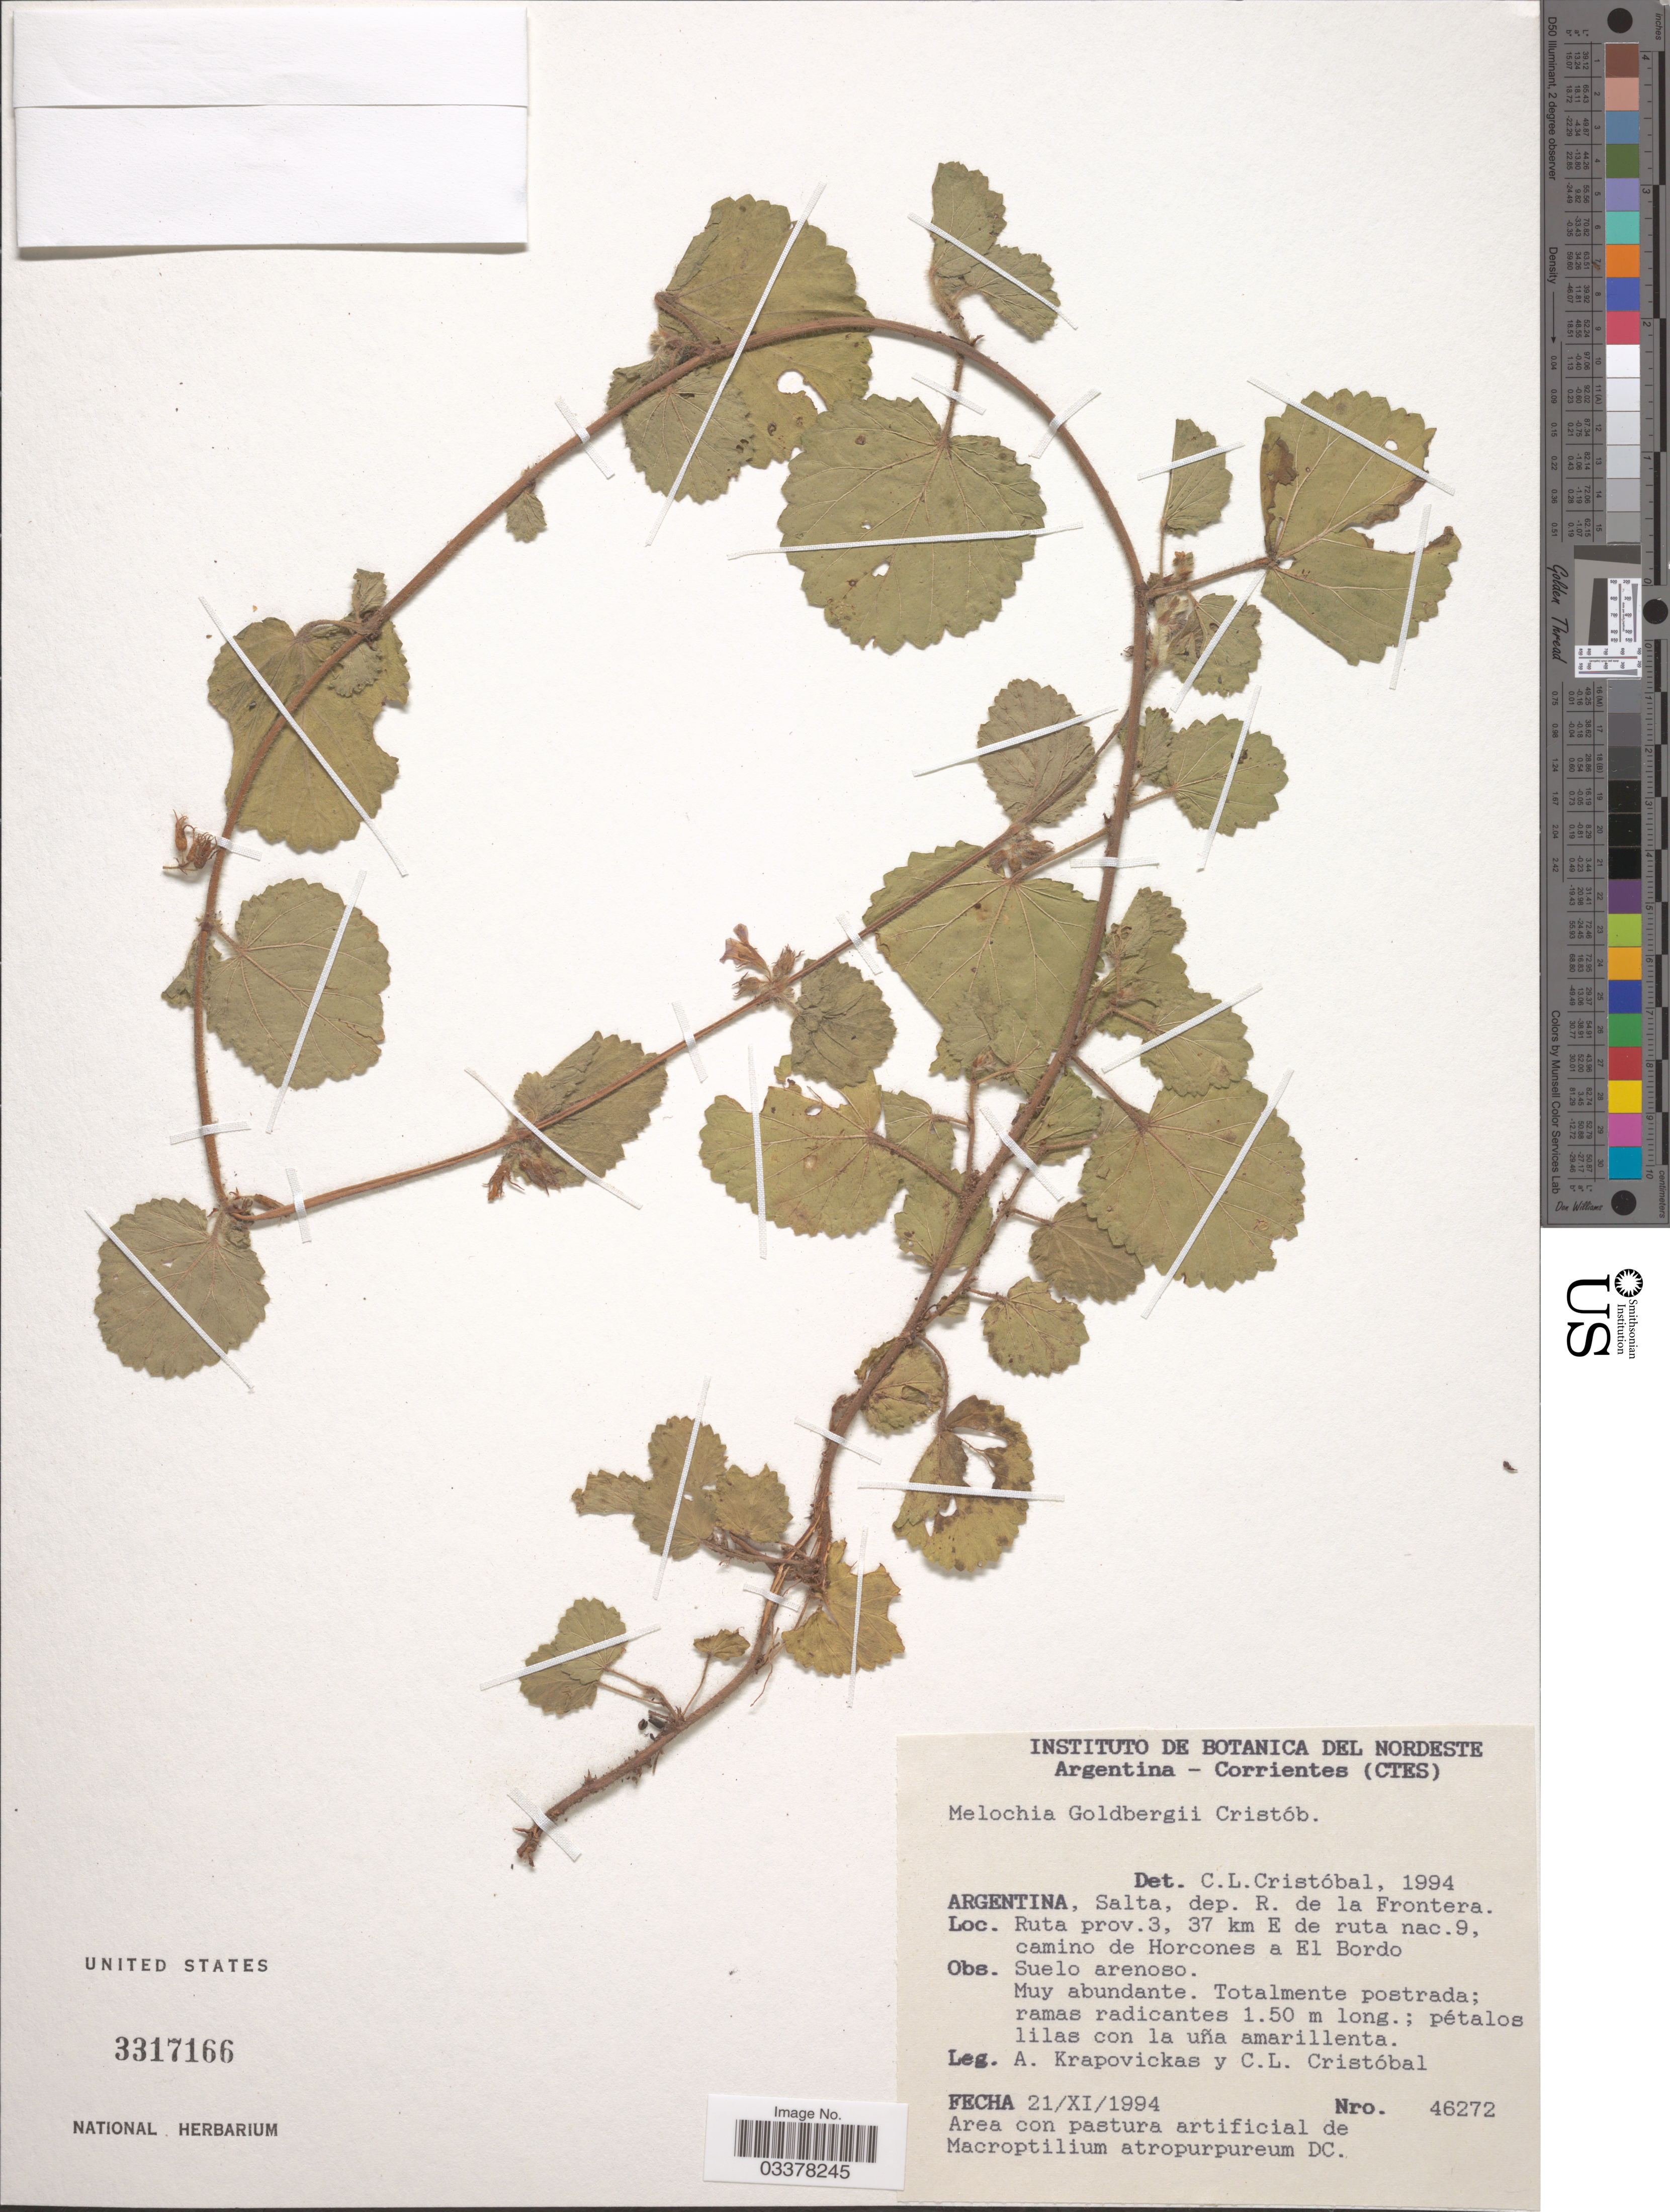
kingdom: Plantae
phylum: Tracheophyta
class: Magnoliopsida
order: Malvales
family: Malvaceae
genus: Melochia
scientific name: Melochia goldbergii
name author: Cristóbal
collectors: A. Krapovickas & C. L. Cristóbal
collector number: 46272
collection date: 1994-11-21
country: Argentina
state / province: Salta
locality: Dep. R. de la Frontera. Ruta prov. 3, 37 km E de ruta nac. 9, camino de Horcones a El Bordo.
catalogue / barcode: US 3317166